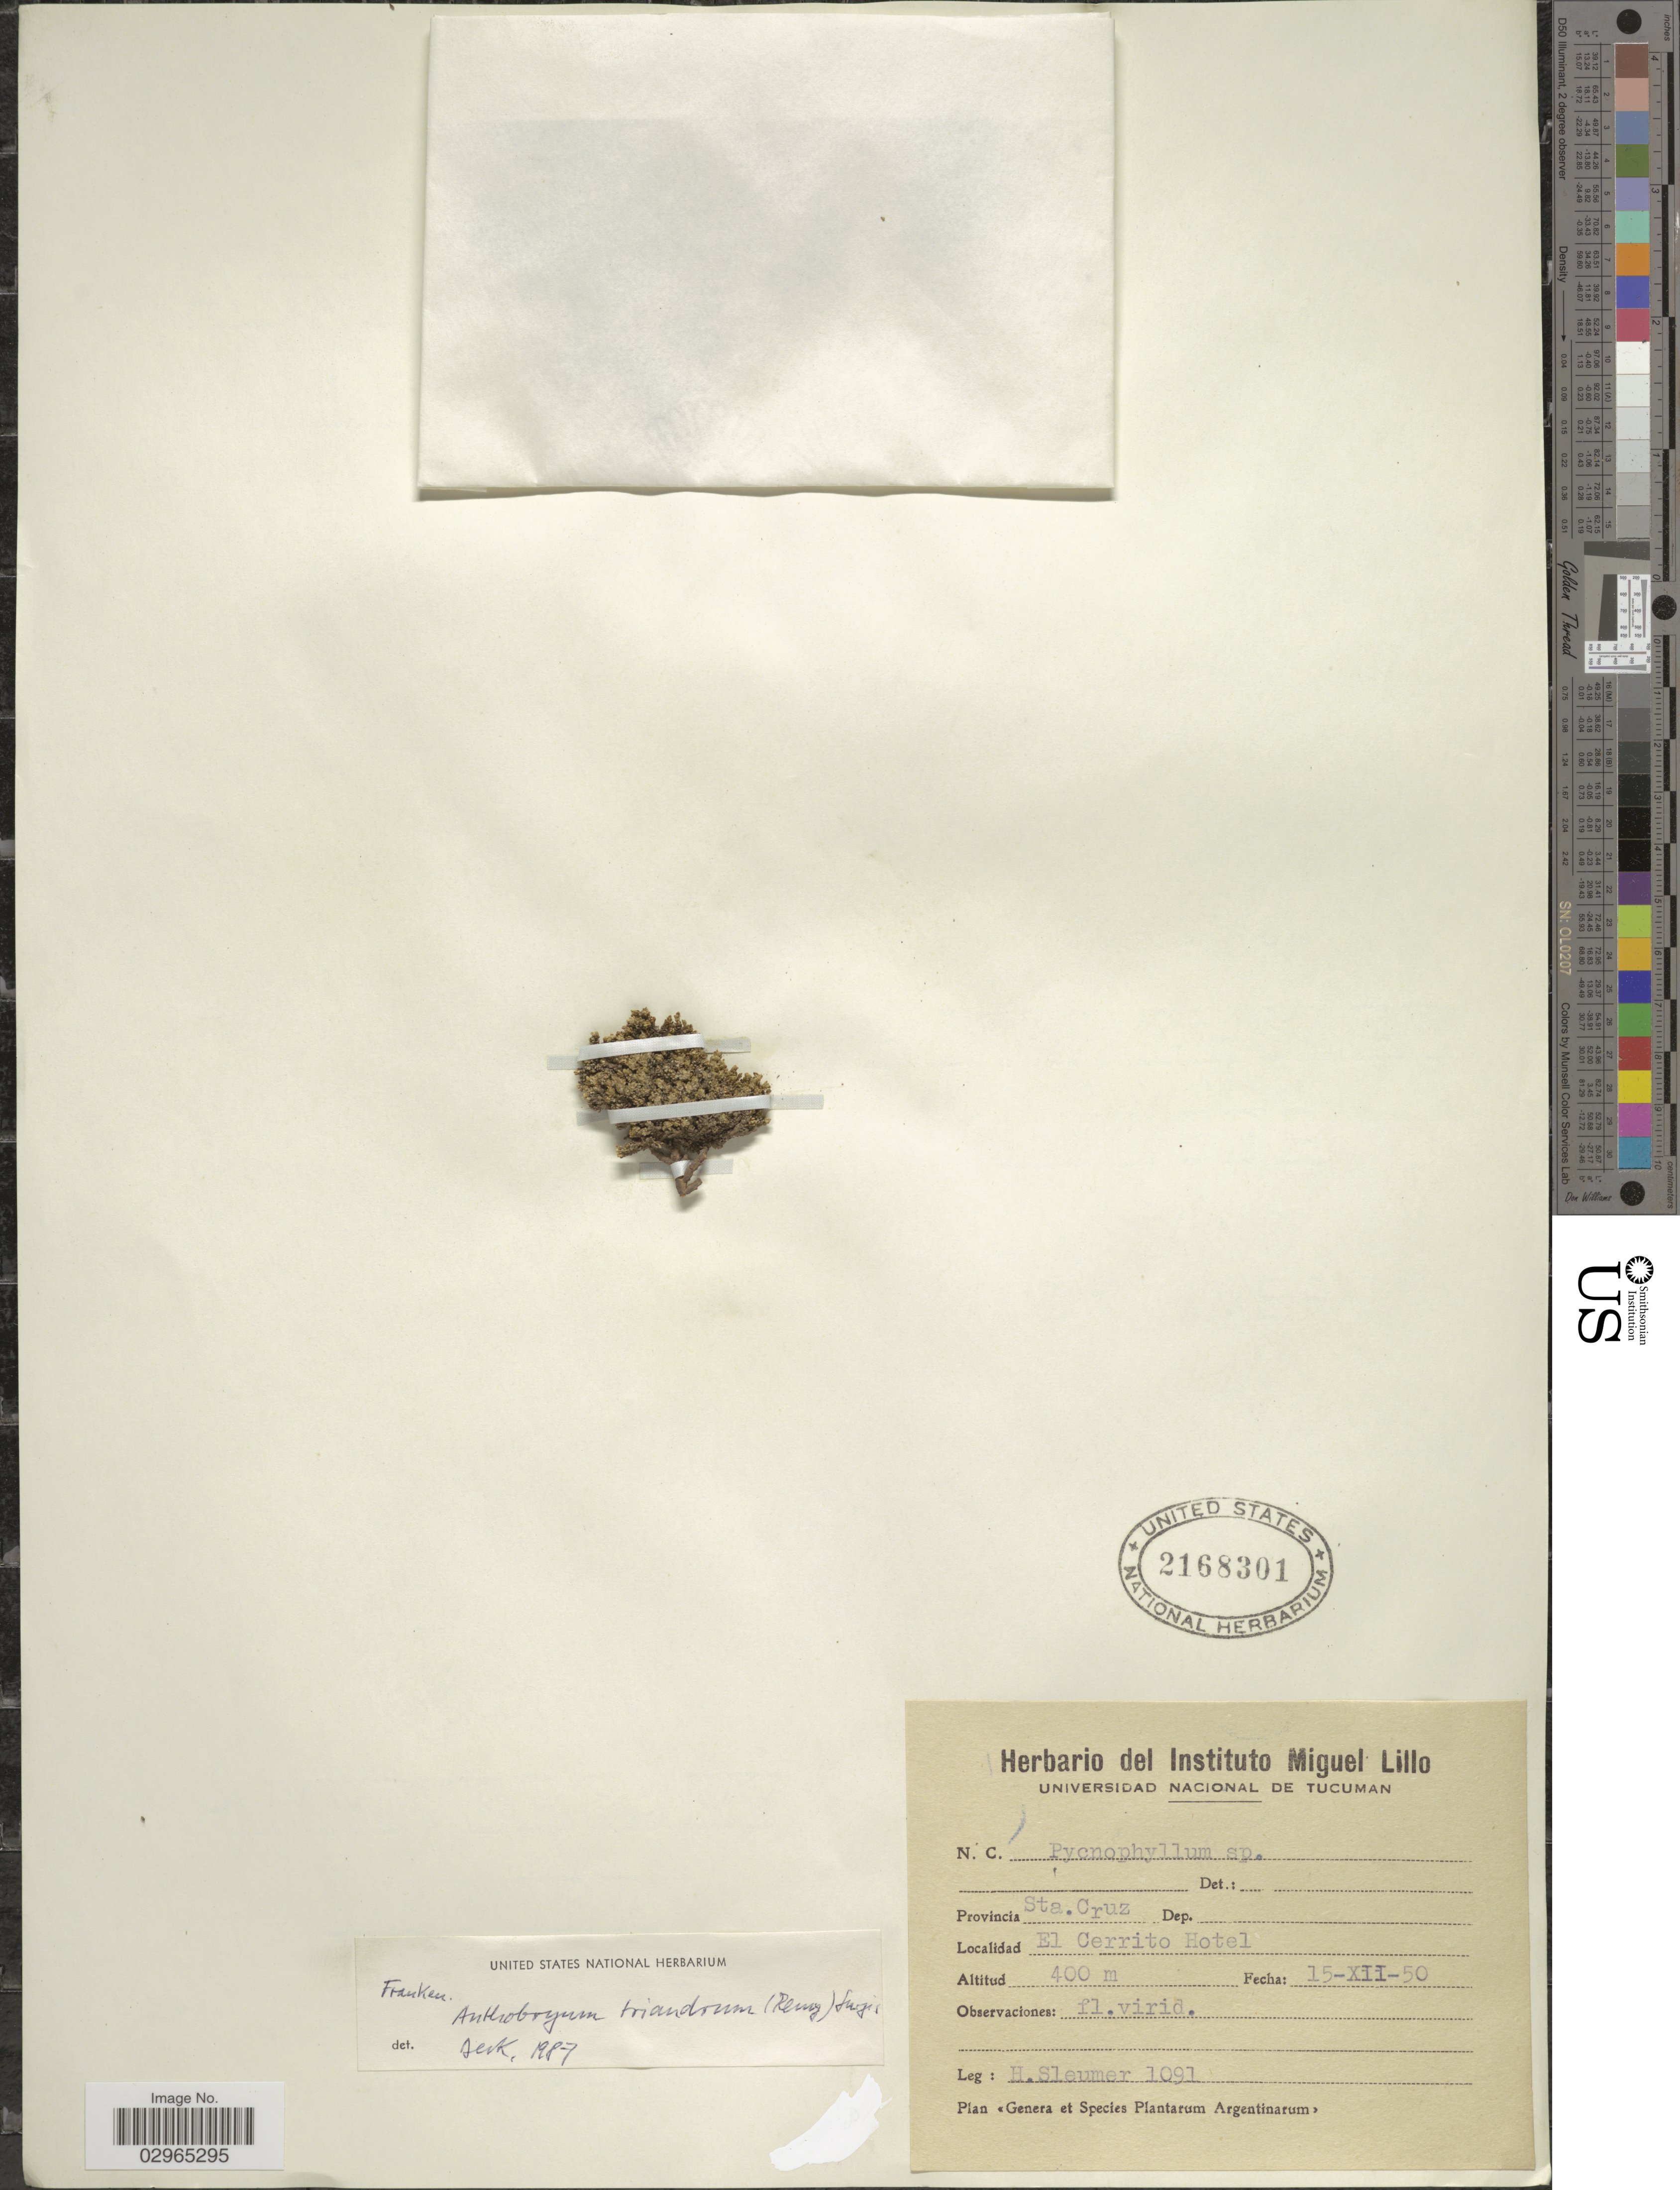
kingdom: Plantae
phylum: Tracheophyta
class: Magnoliopsida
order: Caryophyllales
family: Frankeniaceae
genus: Anthobryum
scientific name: Anthobryum triandrum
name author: (J. Rémy) Surgis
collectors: H. O. Sleumer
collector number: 1091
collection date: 1950-12-15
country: Argentina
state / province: Santa Cruz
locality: Provincia Sta. Cruz. El Cerrito Hotel.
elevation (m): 400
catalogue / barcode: US 2168301